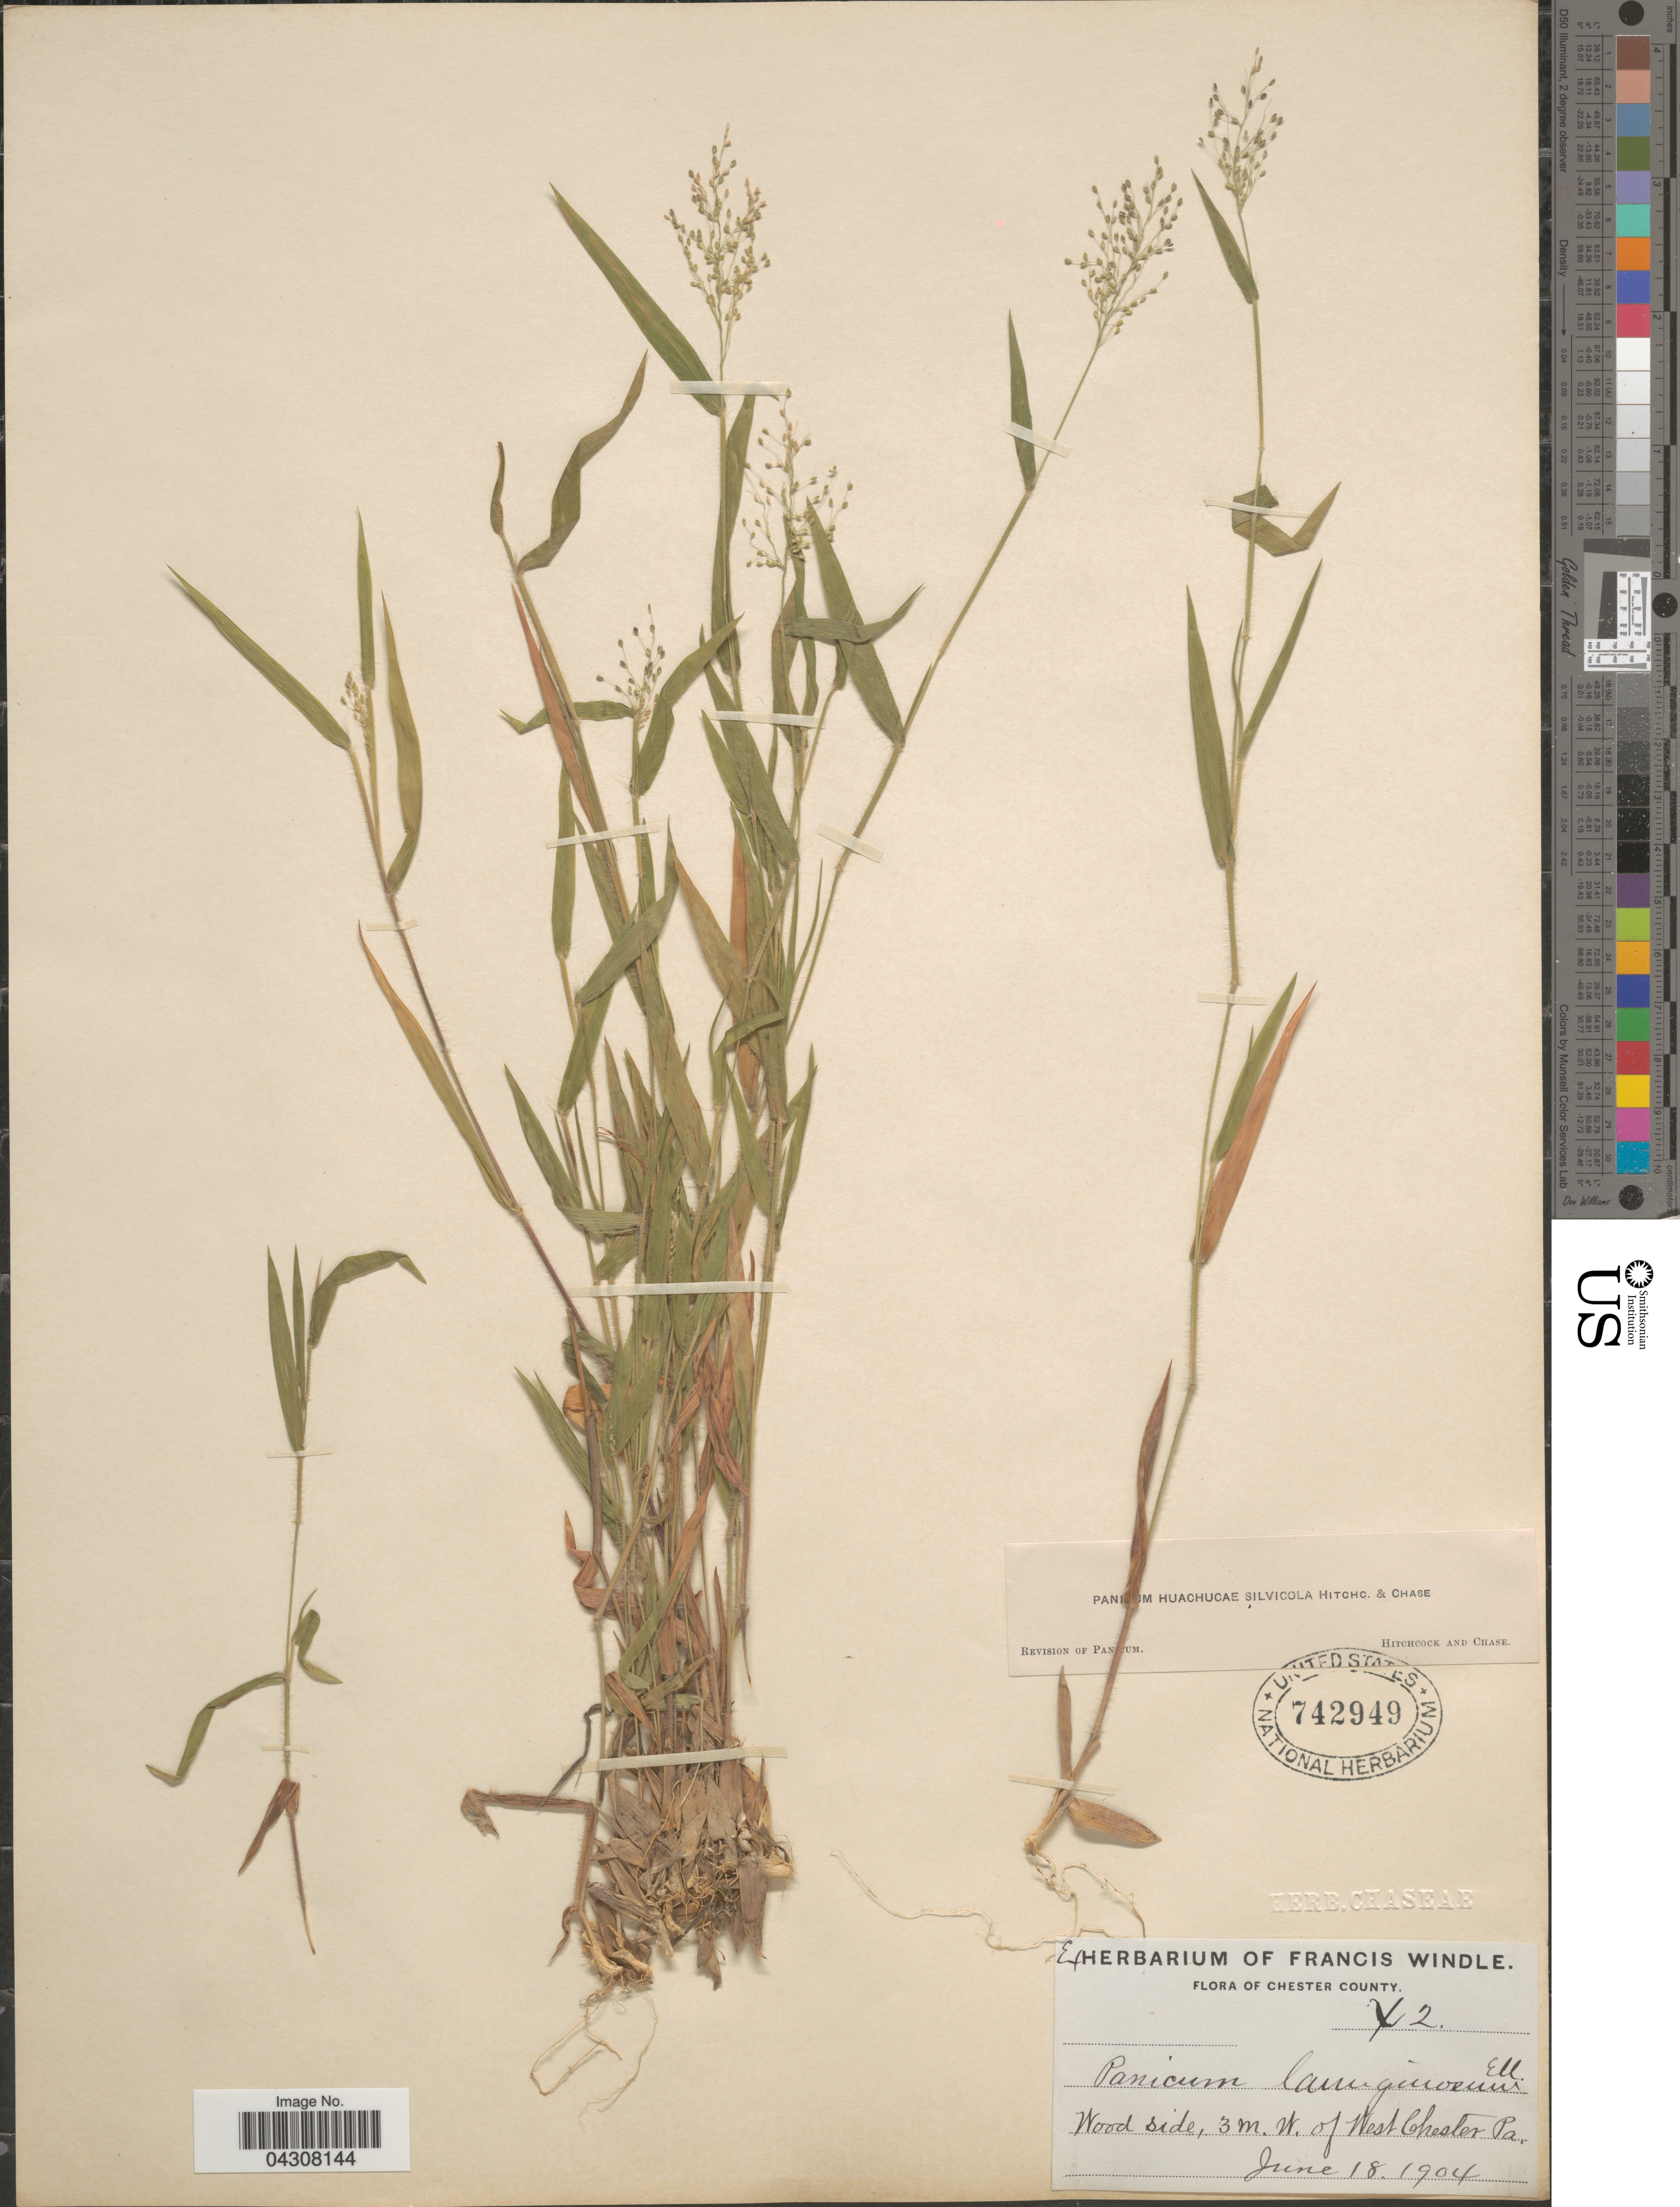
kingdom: Plantae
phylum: Tracheophyta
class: Liliopsida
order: Poales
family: Poaceae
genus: Dichanthelium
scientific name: Dichanthelium acuminatum var. acuminatum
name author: (Sw.) Gould & C.A. Clark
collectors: ex herb. F. Windle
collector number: X2*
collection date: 1904-06-18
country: United States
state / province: Pennsylvania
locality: Chester County. Wood side, 3 m. W. of West Chester.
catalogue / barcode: US 742949